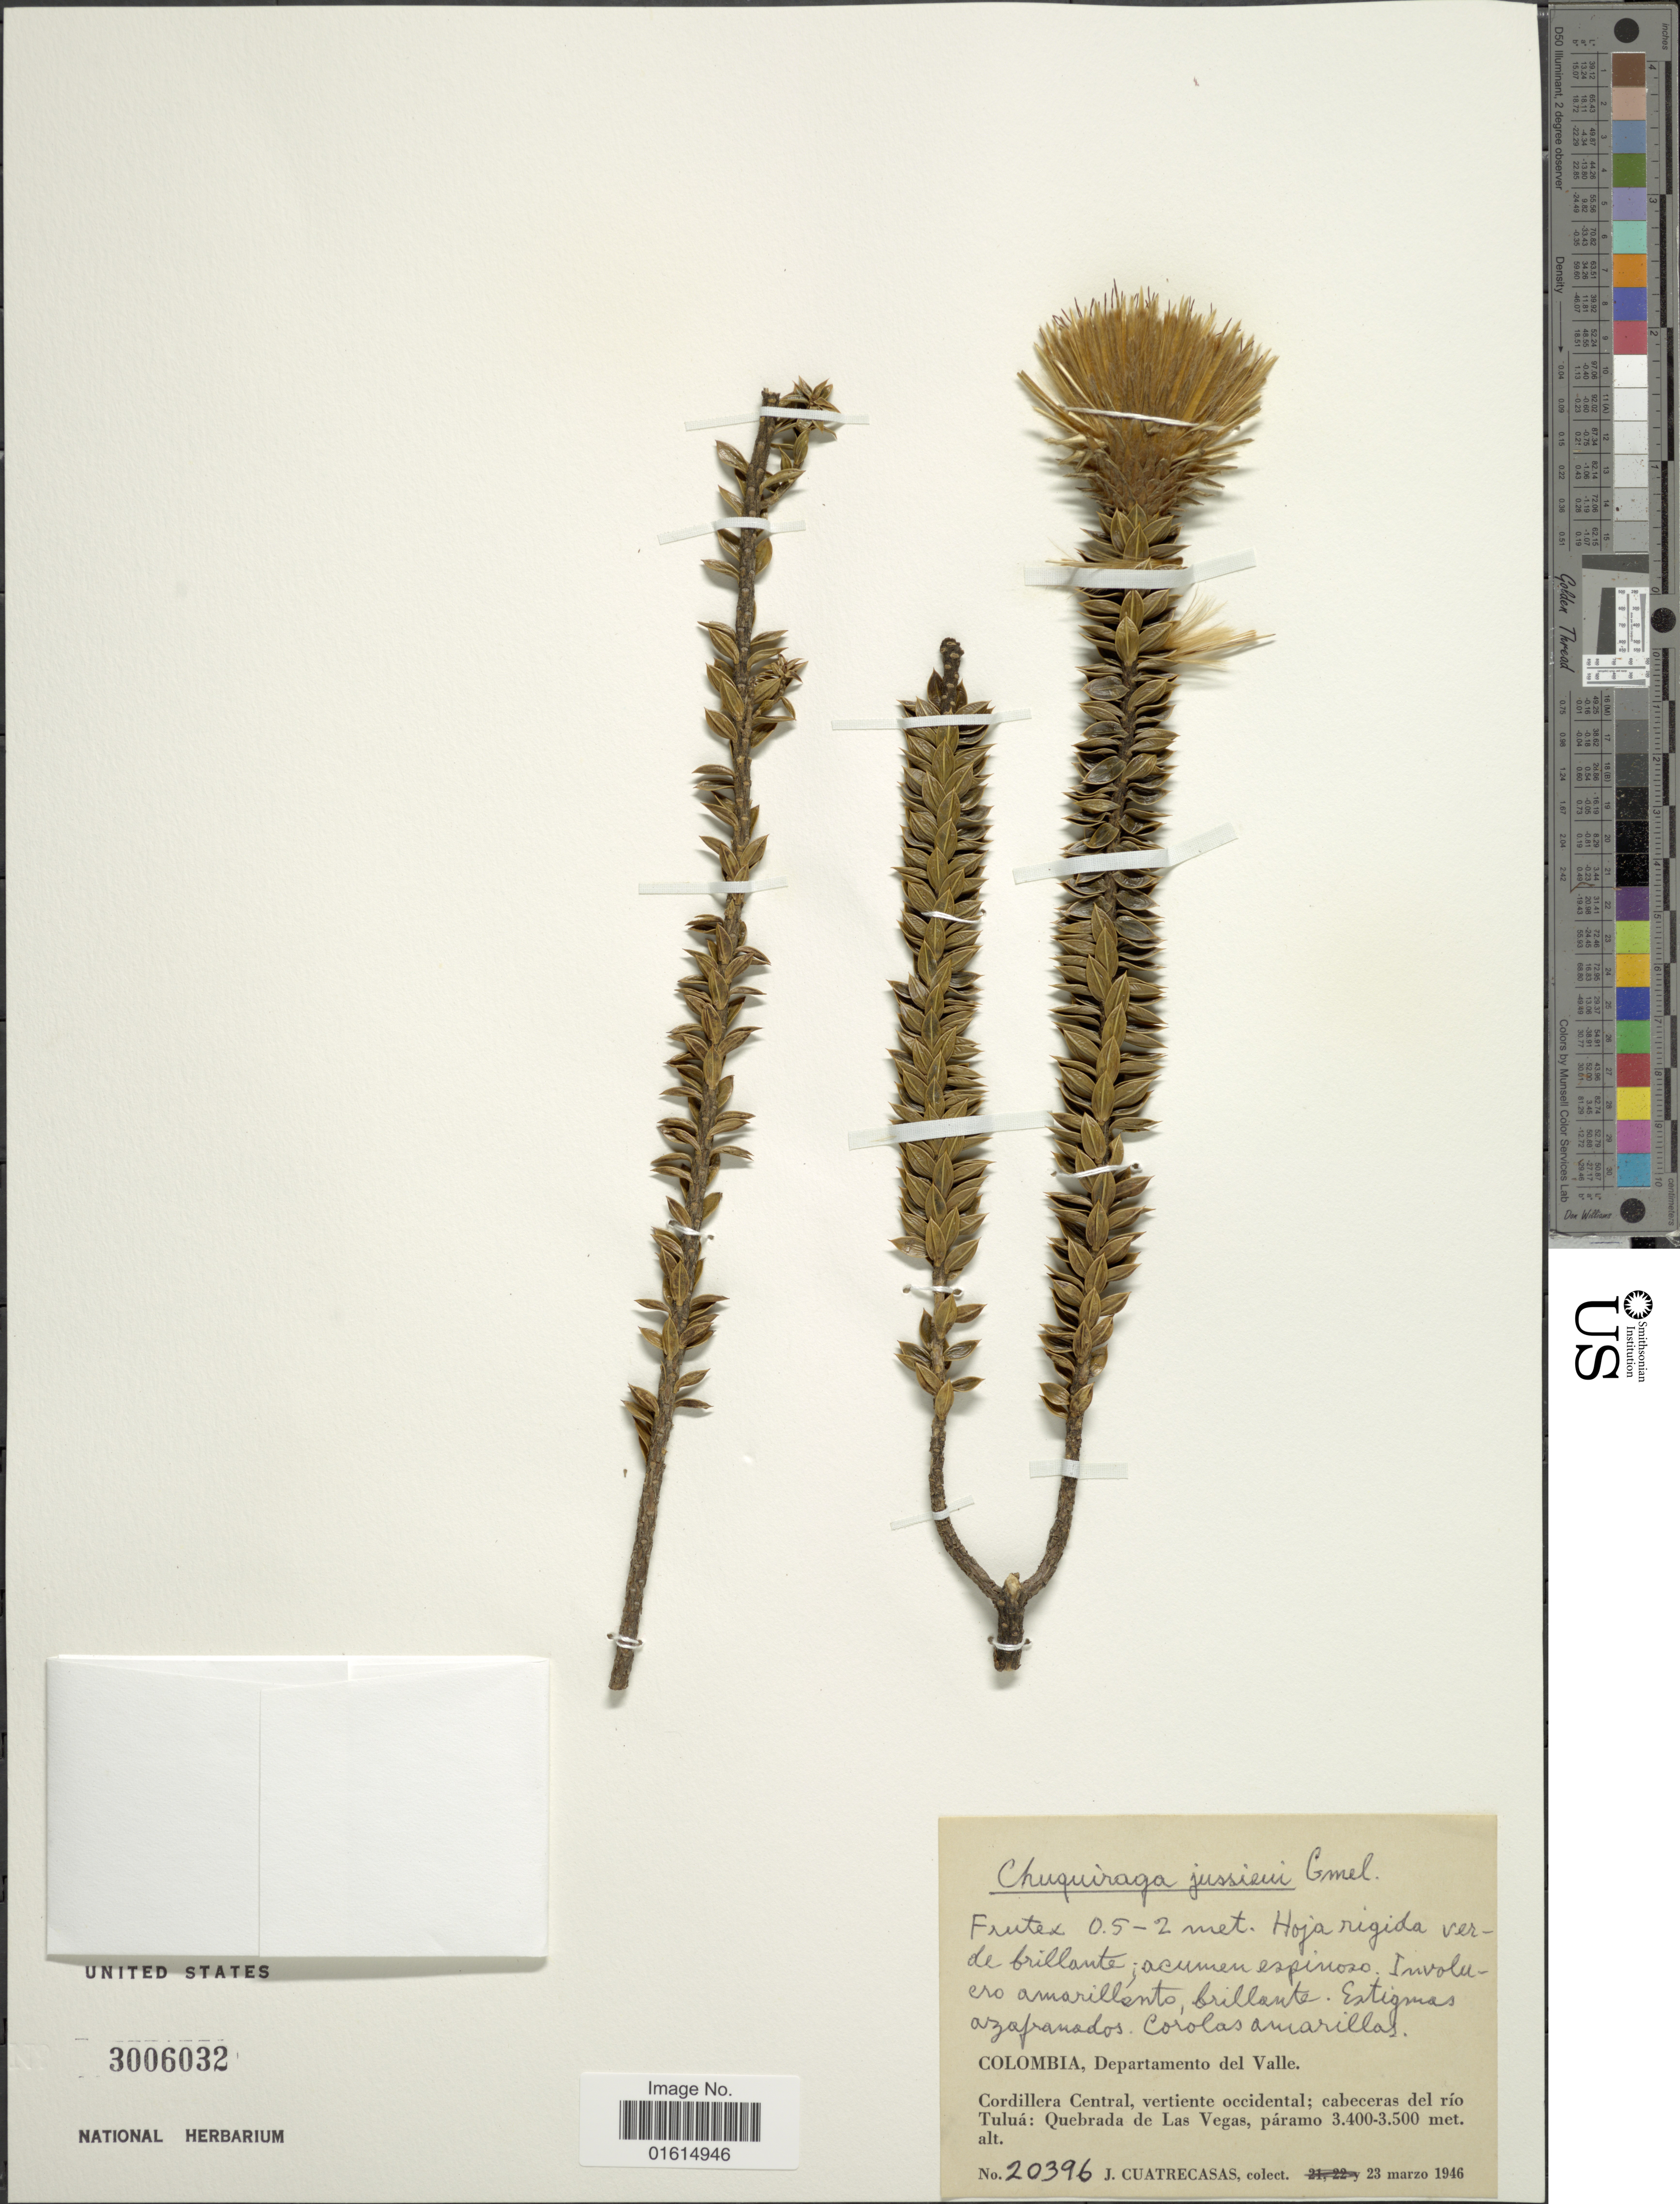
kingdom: Plantae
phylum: Tracheophyta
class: Magnoliopsida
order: Asterales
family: Asteraceae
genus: Chuquiraga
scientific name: Chuquiraga jussieui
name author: J.F. Gmel.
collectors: J. Cuatrecasas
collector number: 20396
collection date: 1946-03-23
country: Colombia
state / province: Valle del Cauca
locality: Departamento del Valle, Cordillera Central, vertiente occidental, cabecceras del rio Tulua, Quebrada de Las Vegas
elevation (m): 3400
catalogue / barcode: US 3006032